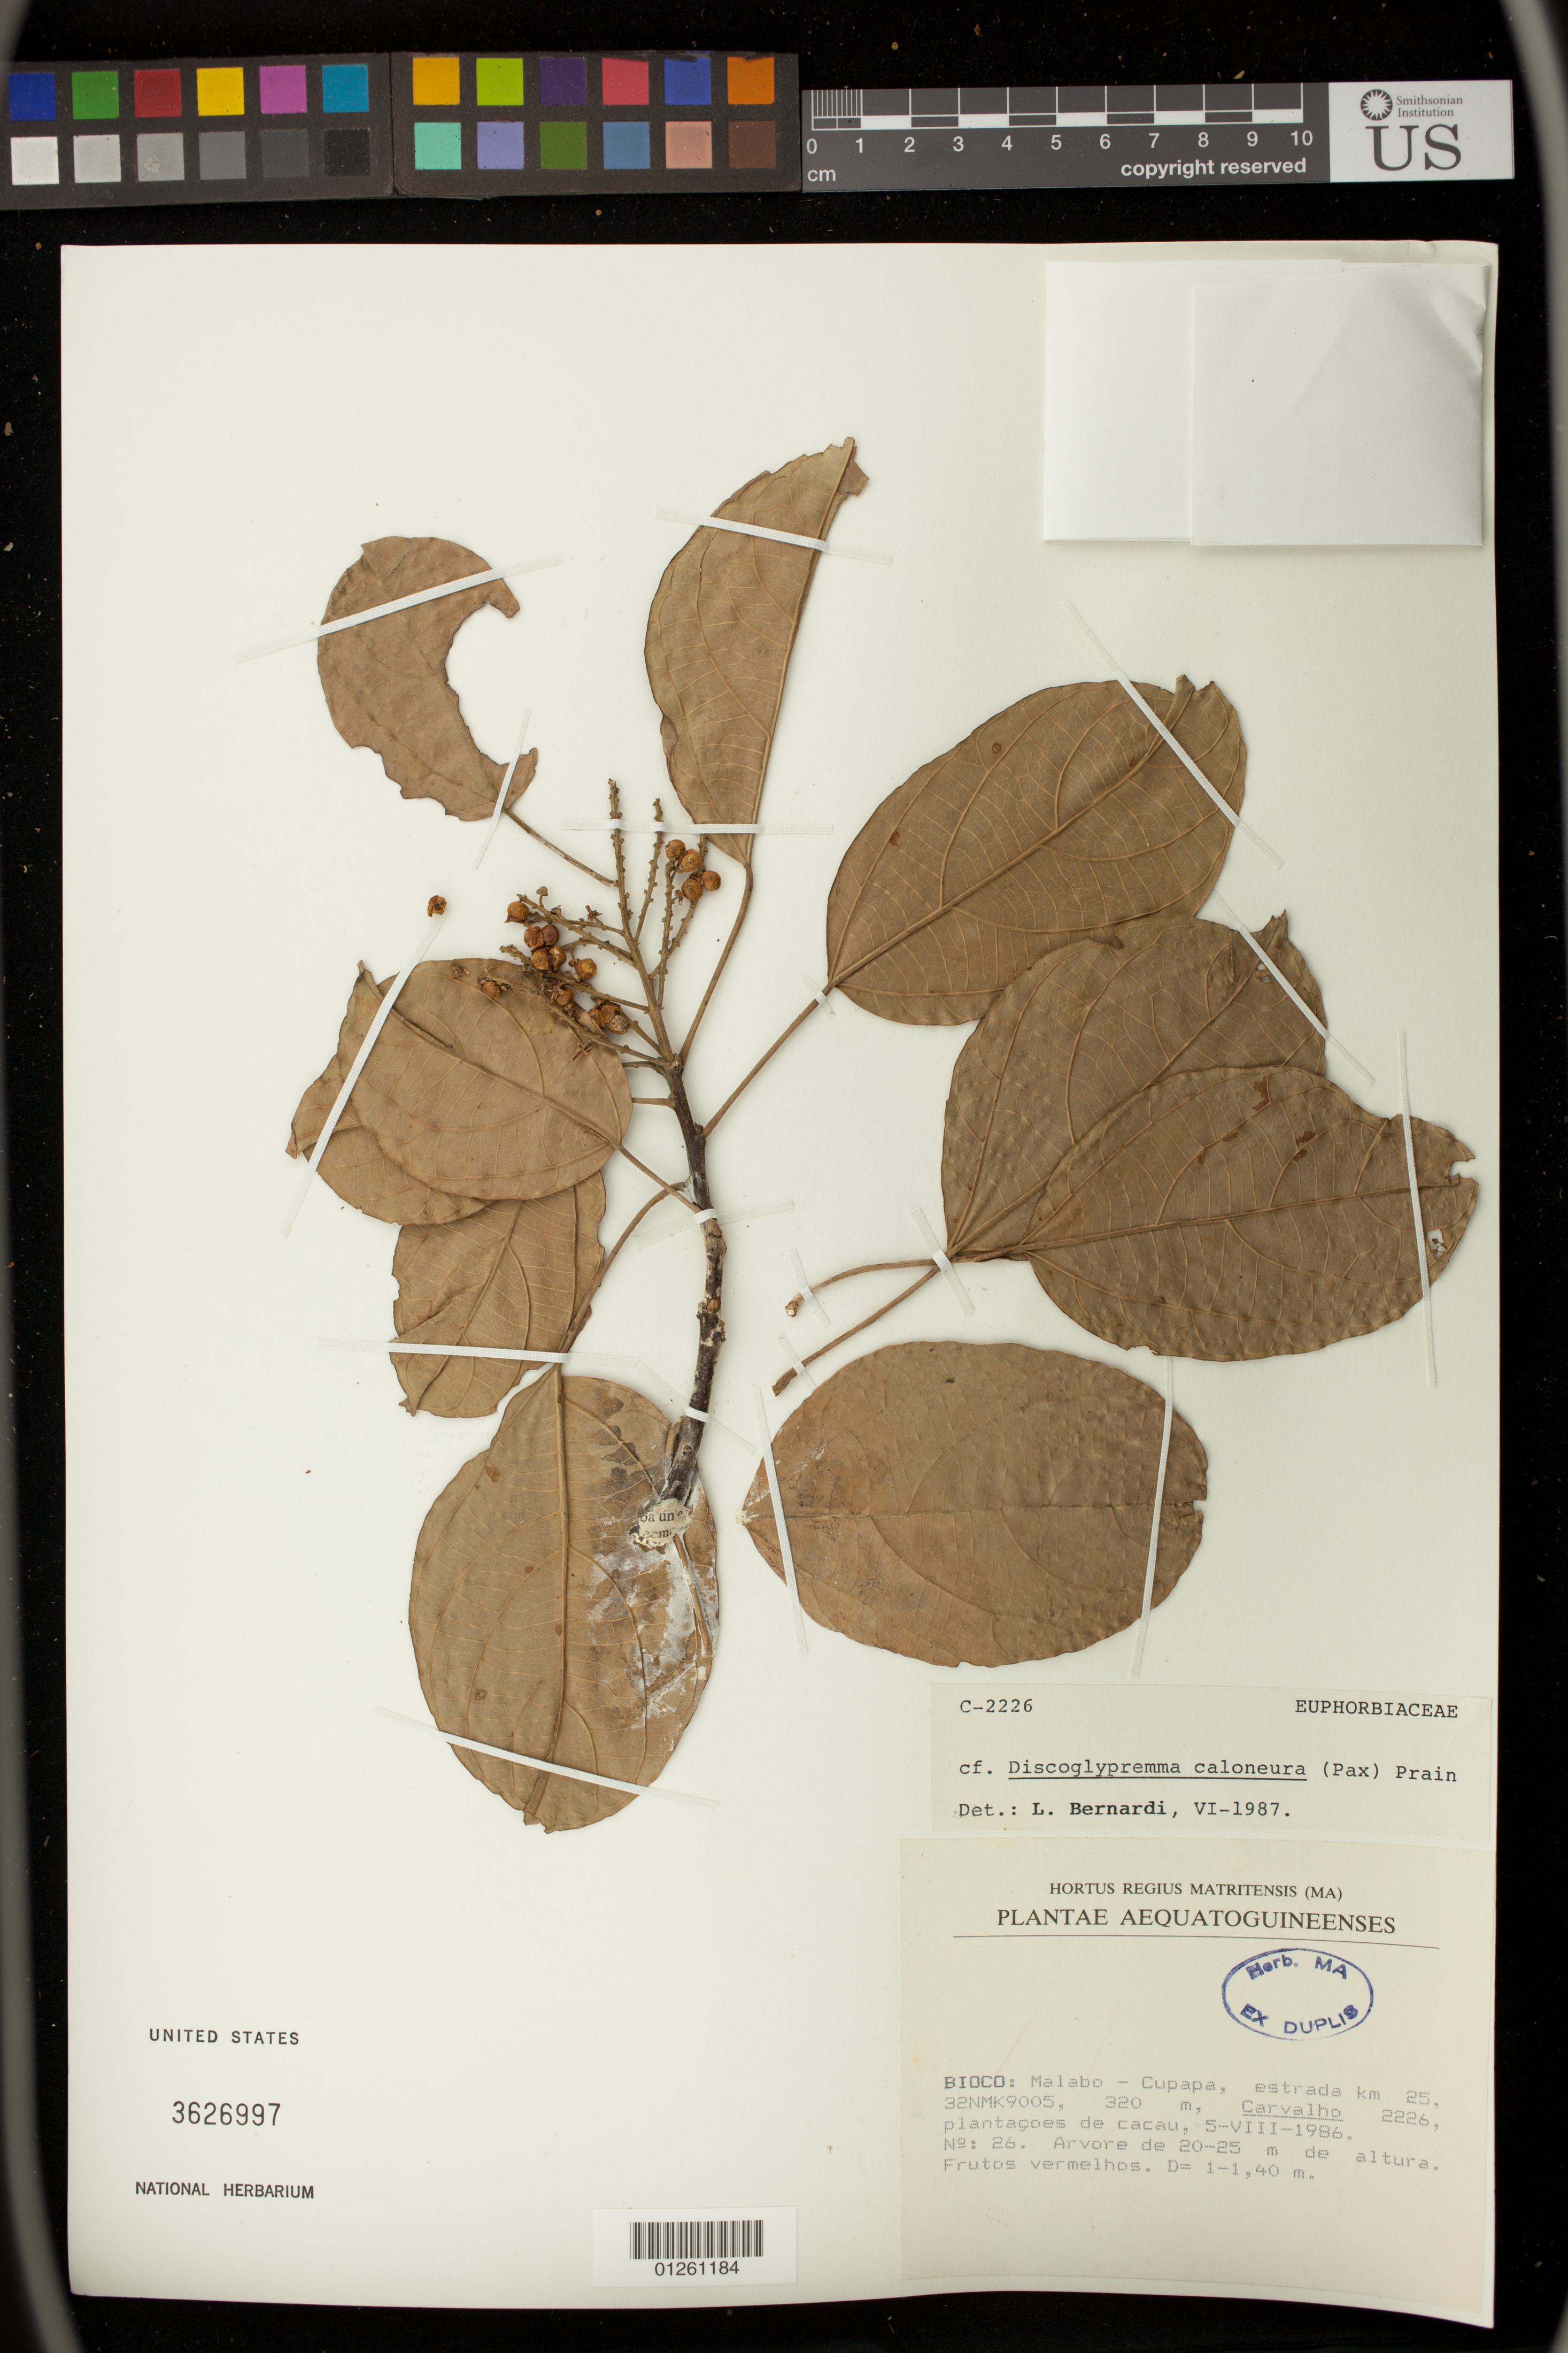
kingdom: Plantae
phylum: Tracheophyta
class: Magnoliopsida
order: Malpighiales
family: Euphorbiaceae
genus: Discoglypremna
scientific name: Discoglypremna caloneura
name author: (Pax) Prain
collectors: Carvalho, --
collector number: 2226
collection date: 1986-08-05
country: Equatorial Guinea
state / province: Bioko Norte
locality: Bioco: Malabo - Cupapa, estrada km 25, 32NMK9005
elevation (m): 320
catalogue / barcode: US 3626997